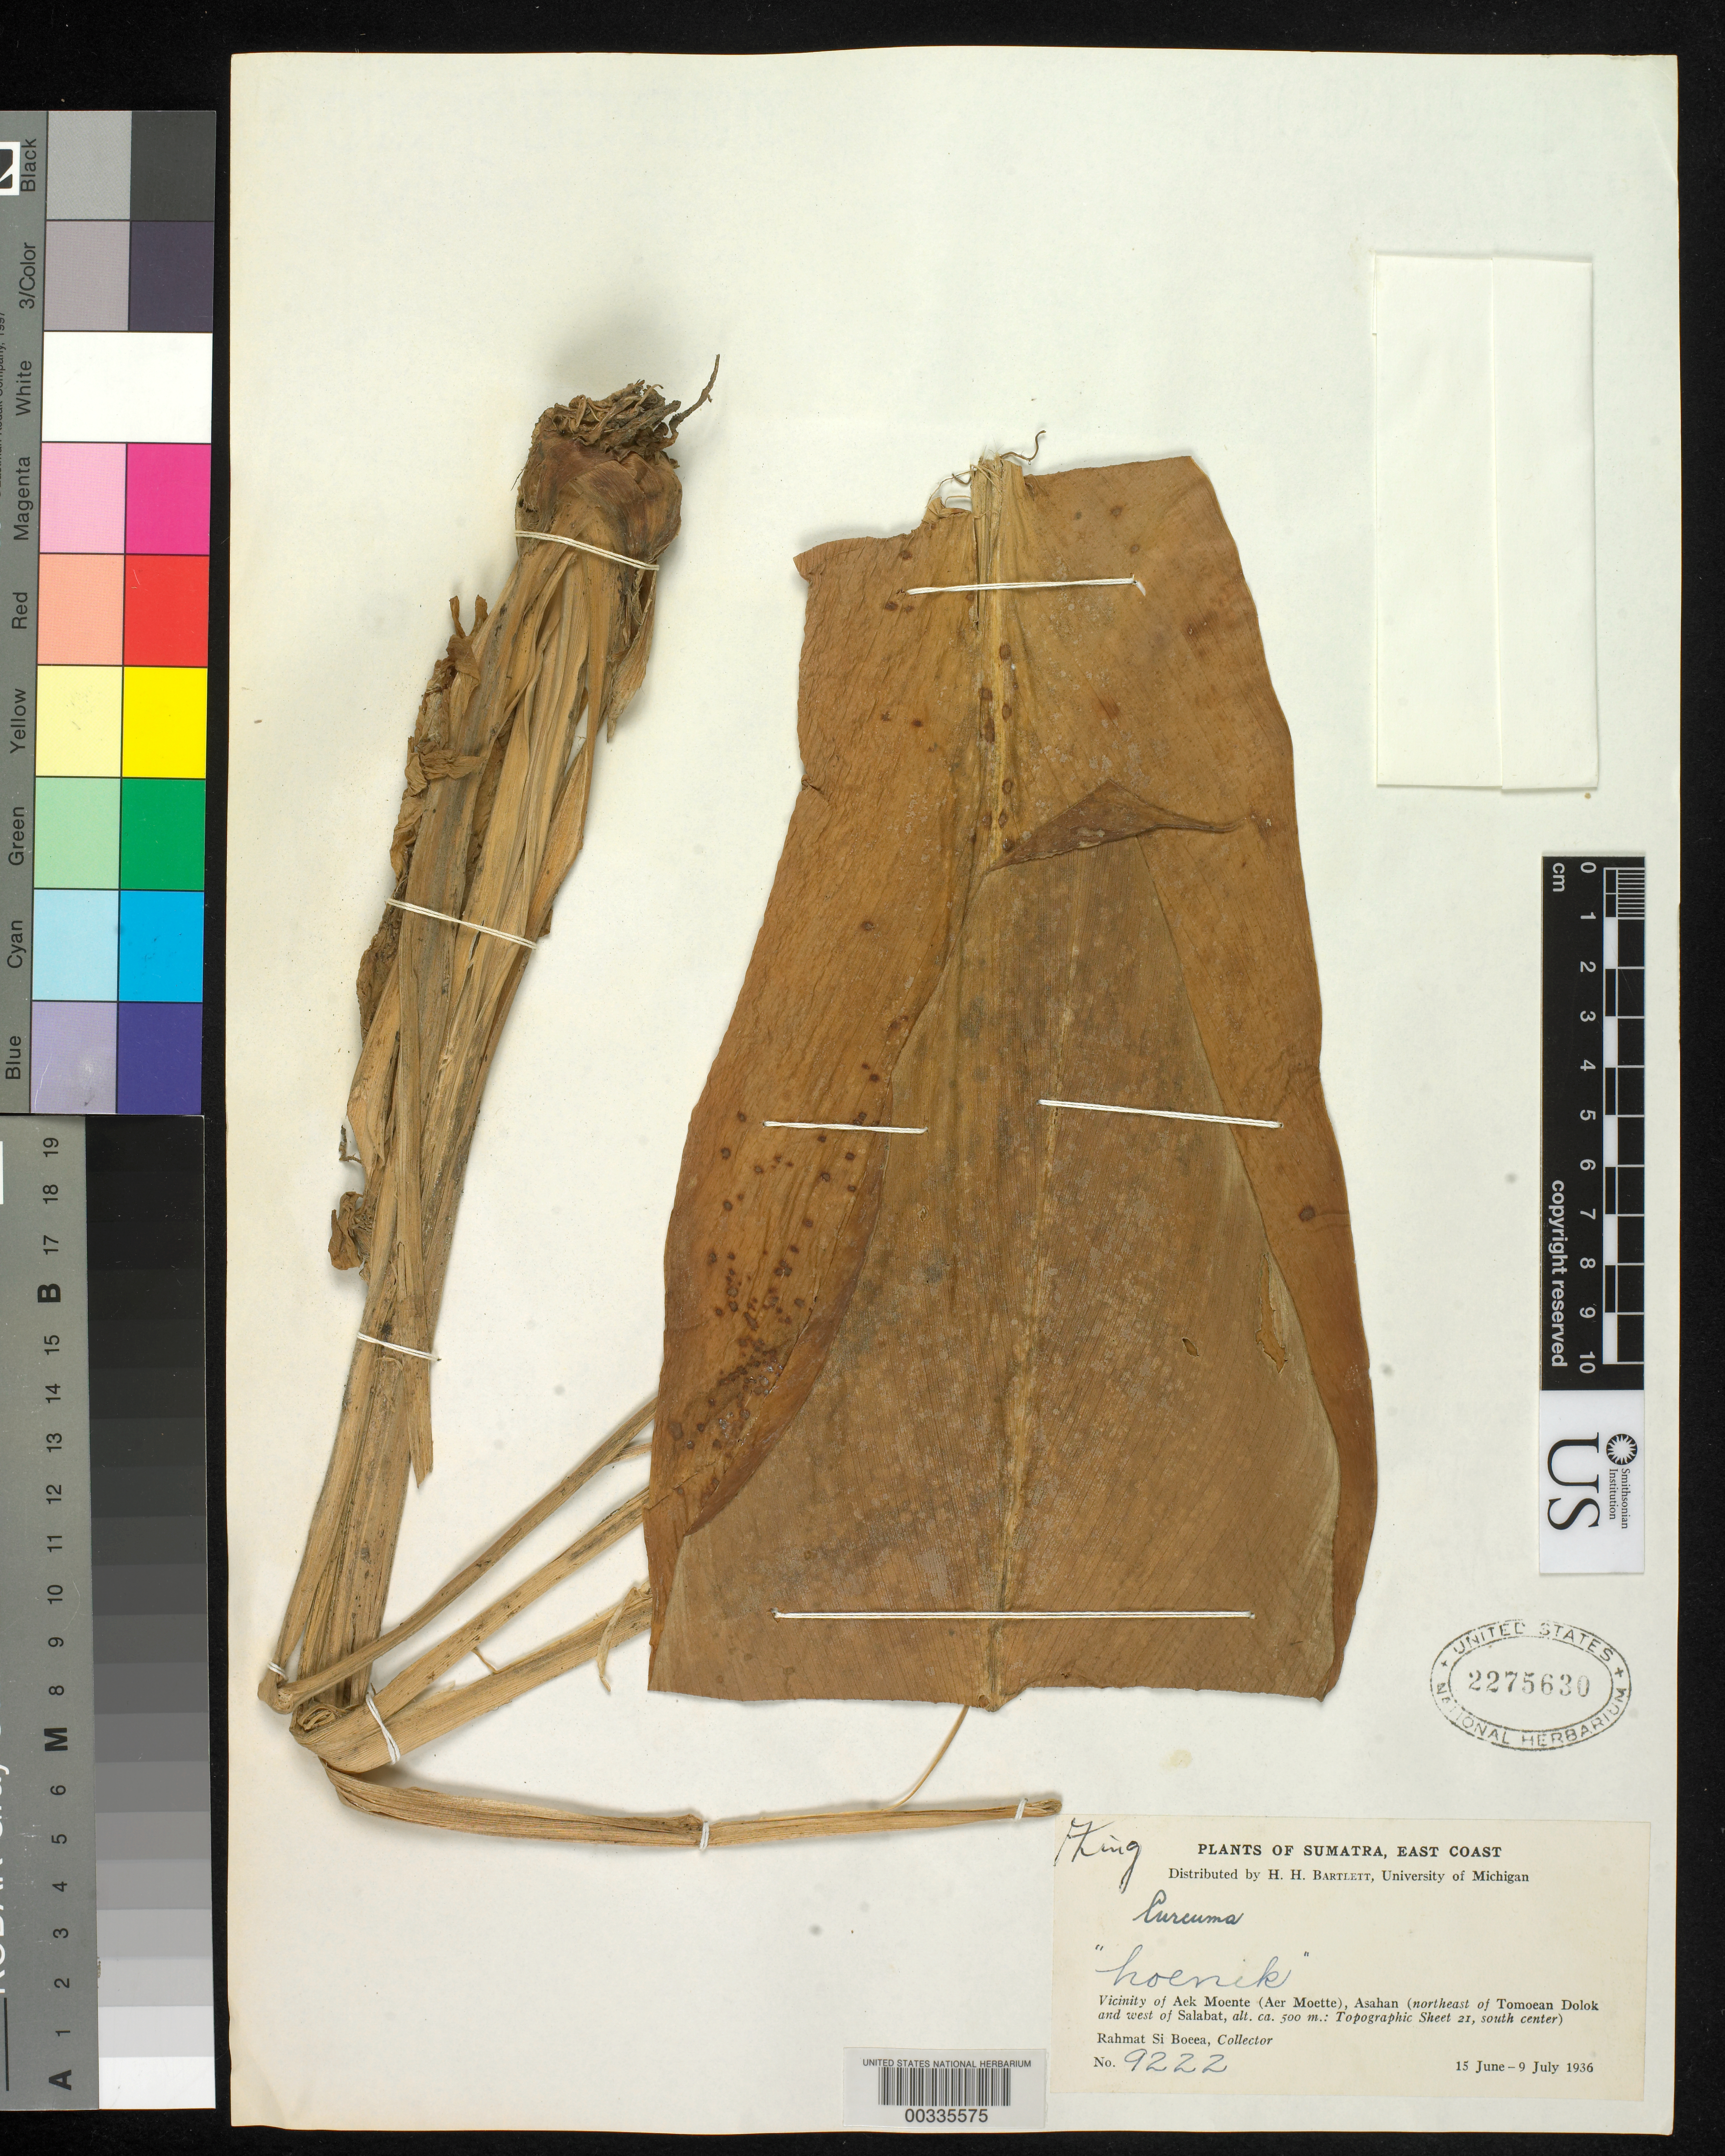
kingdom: Plantae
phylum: Tracheophyta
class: Liliopsida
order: Zingiberales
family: Zingiberaceae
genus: Curcuma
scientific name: Curcuma sp.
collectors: Rahmat Si Boeea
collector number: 9222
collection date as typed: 15 Jun 1936 to 09 Jul 1936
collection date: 1936-06-15/1936-07-09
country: Indonesia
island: Sumatra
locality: East coast, vicinity of Aek Moente, Asahan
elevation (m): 500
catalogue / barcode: US 2275630